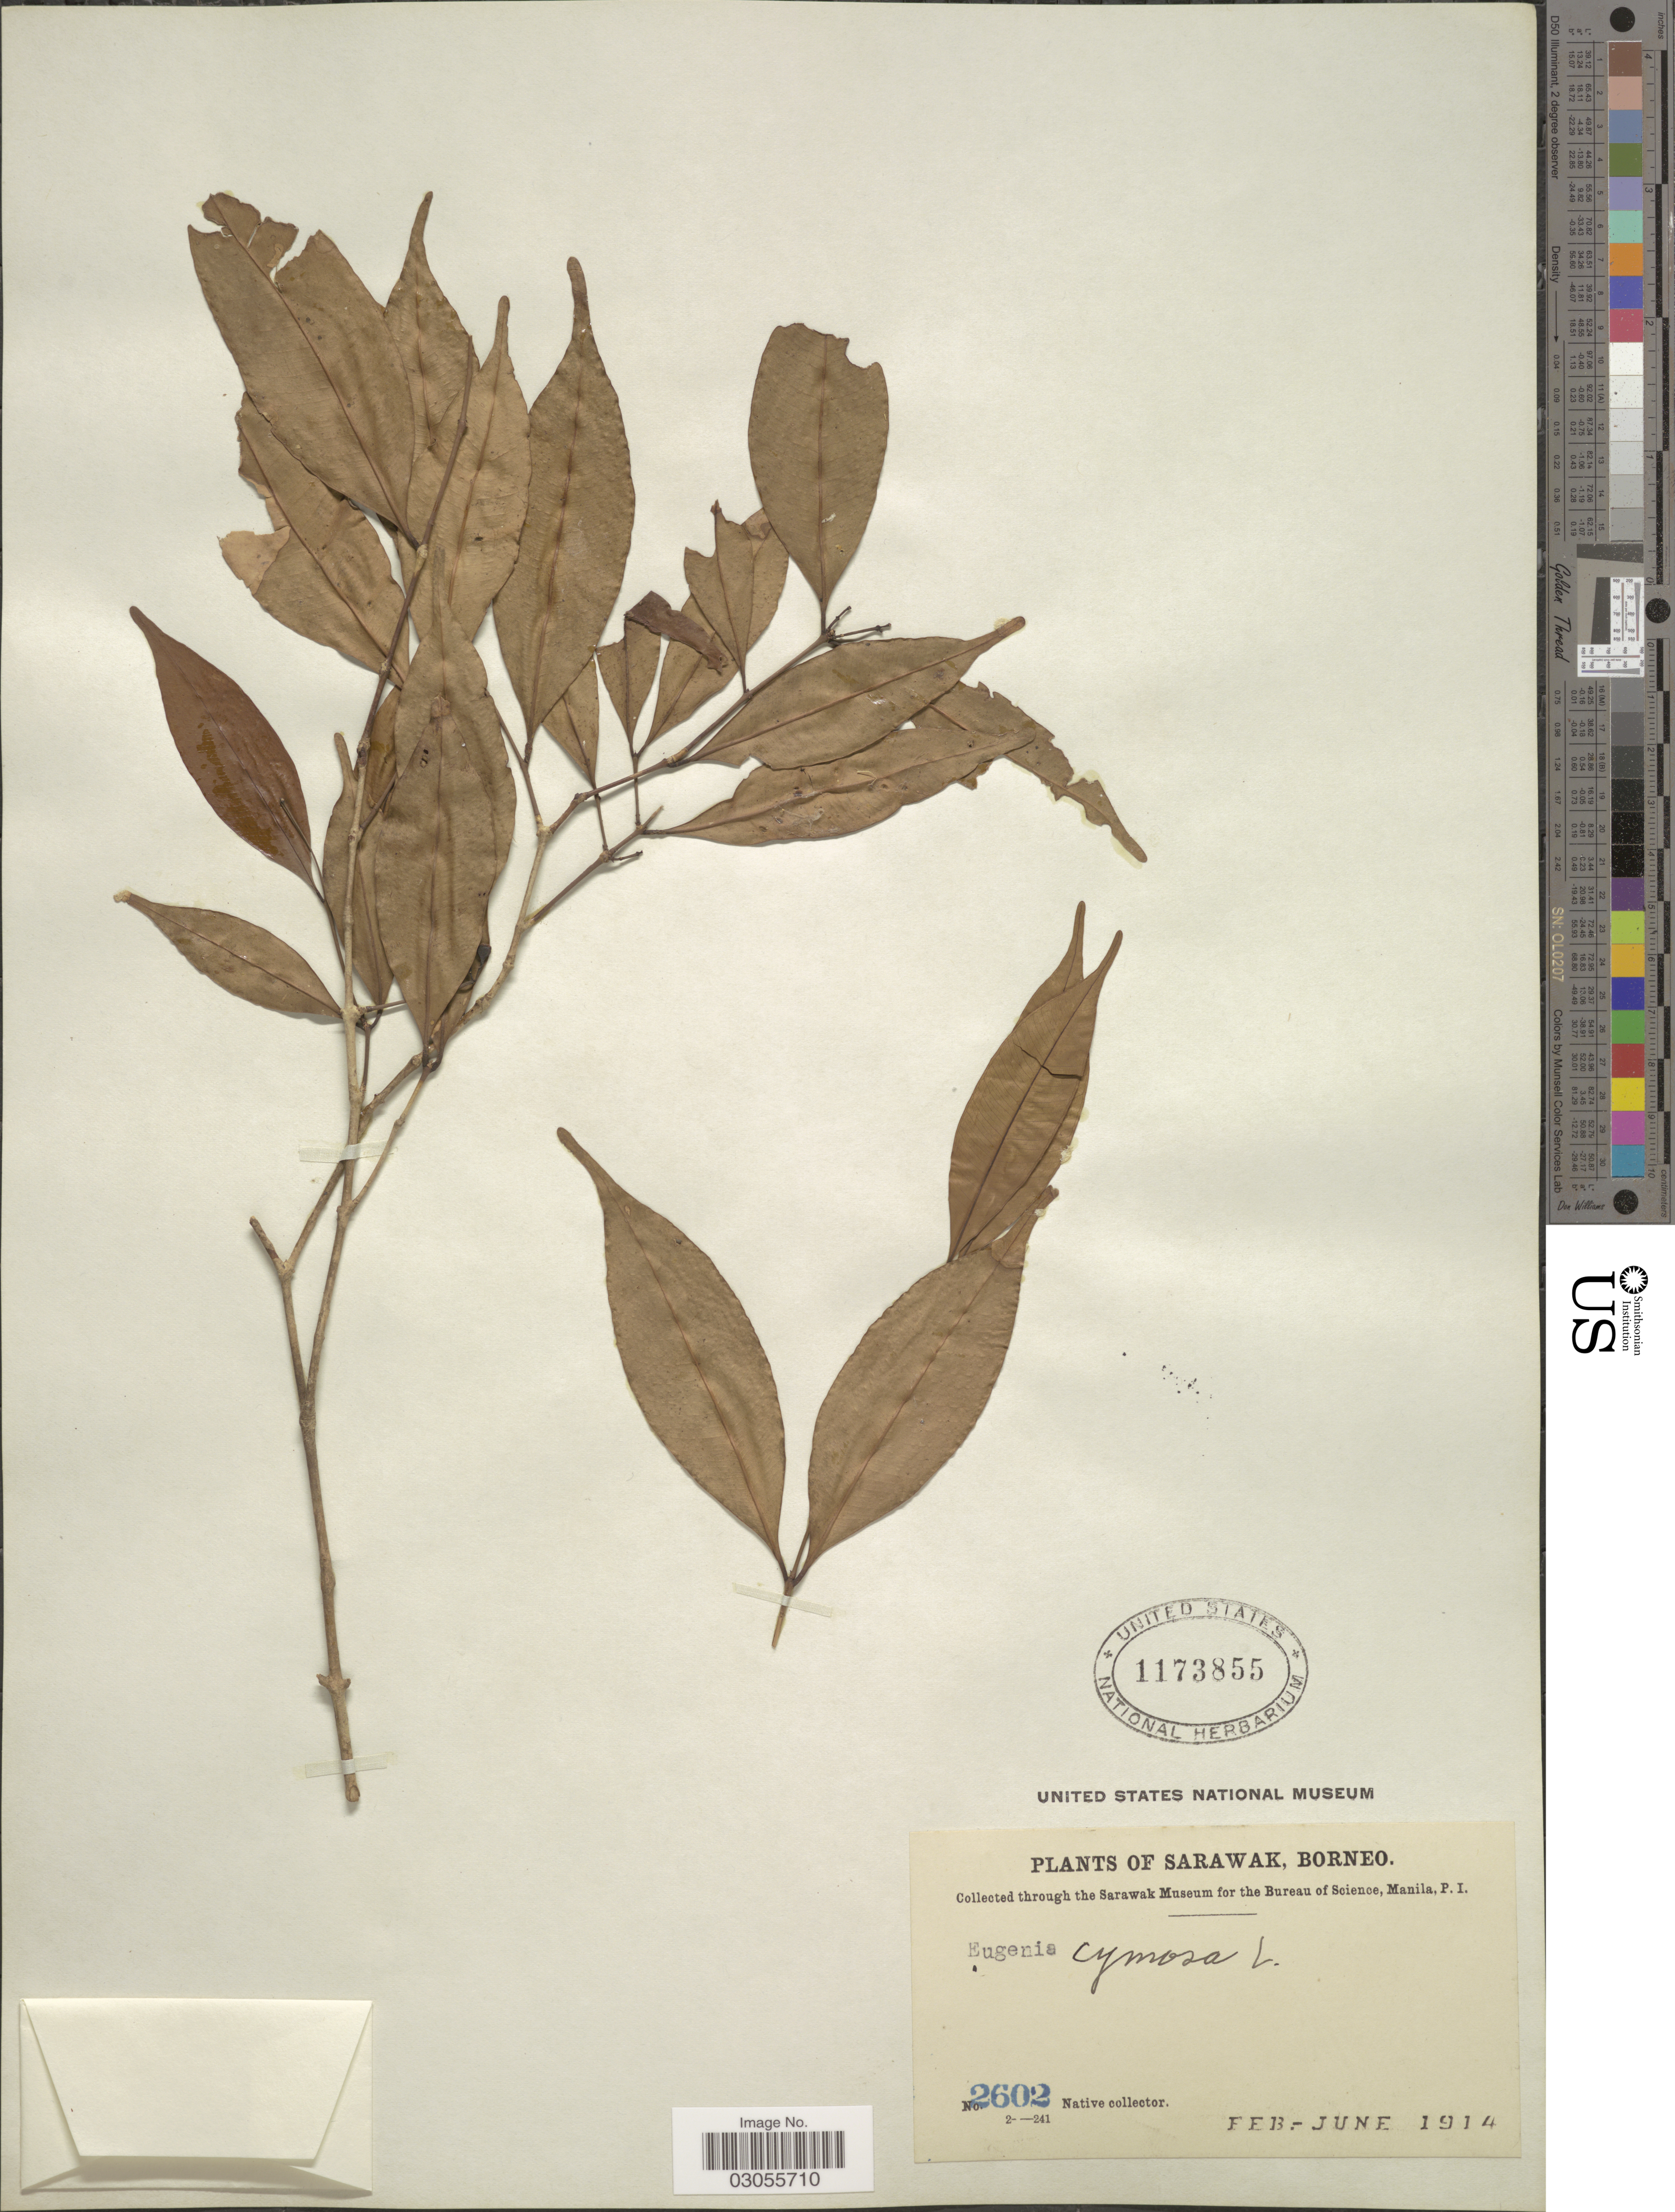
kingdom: Plantae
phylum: Tracheophyta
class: Magnoliopsida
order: Myrtales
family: Myrtaceae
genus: Syzygium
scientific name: Syzygium sp.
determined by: Strong, Mark T., (BOT), Smithsonian Institution - National Museum of Natural History (UNITED STATES)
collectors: Native collector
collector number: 2602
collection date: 1914-02/1914-06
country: Malaysia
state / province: Sarawak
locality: Borneo.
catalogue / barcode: US 1173855